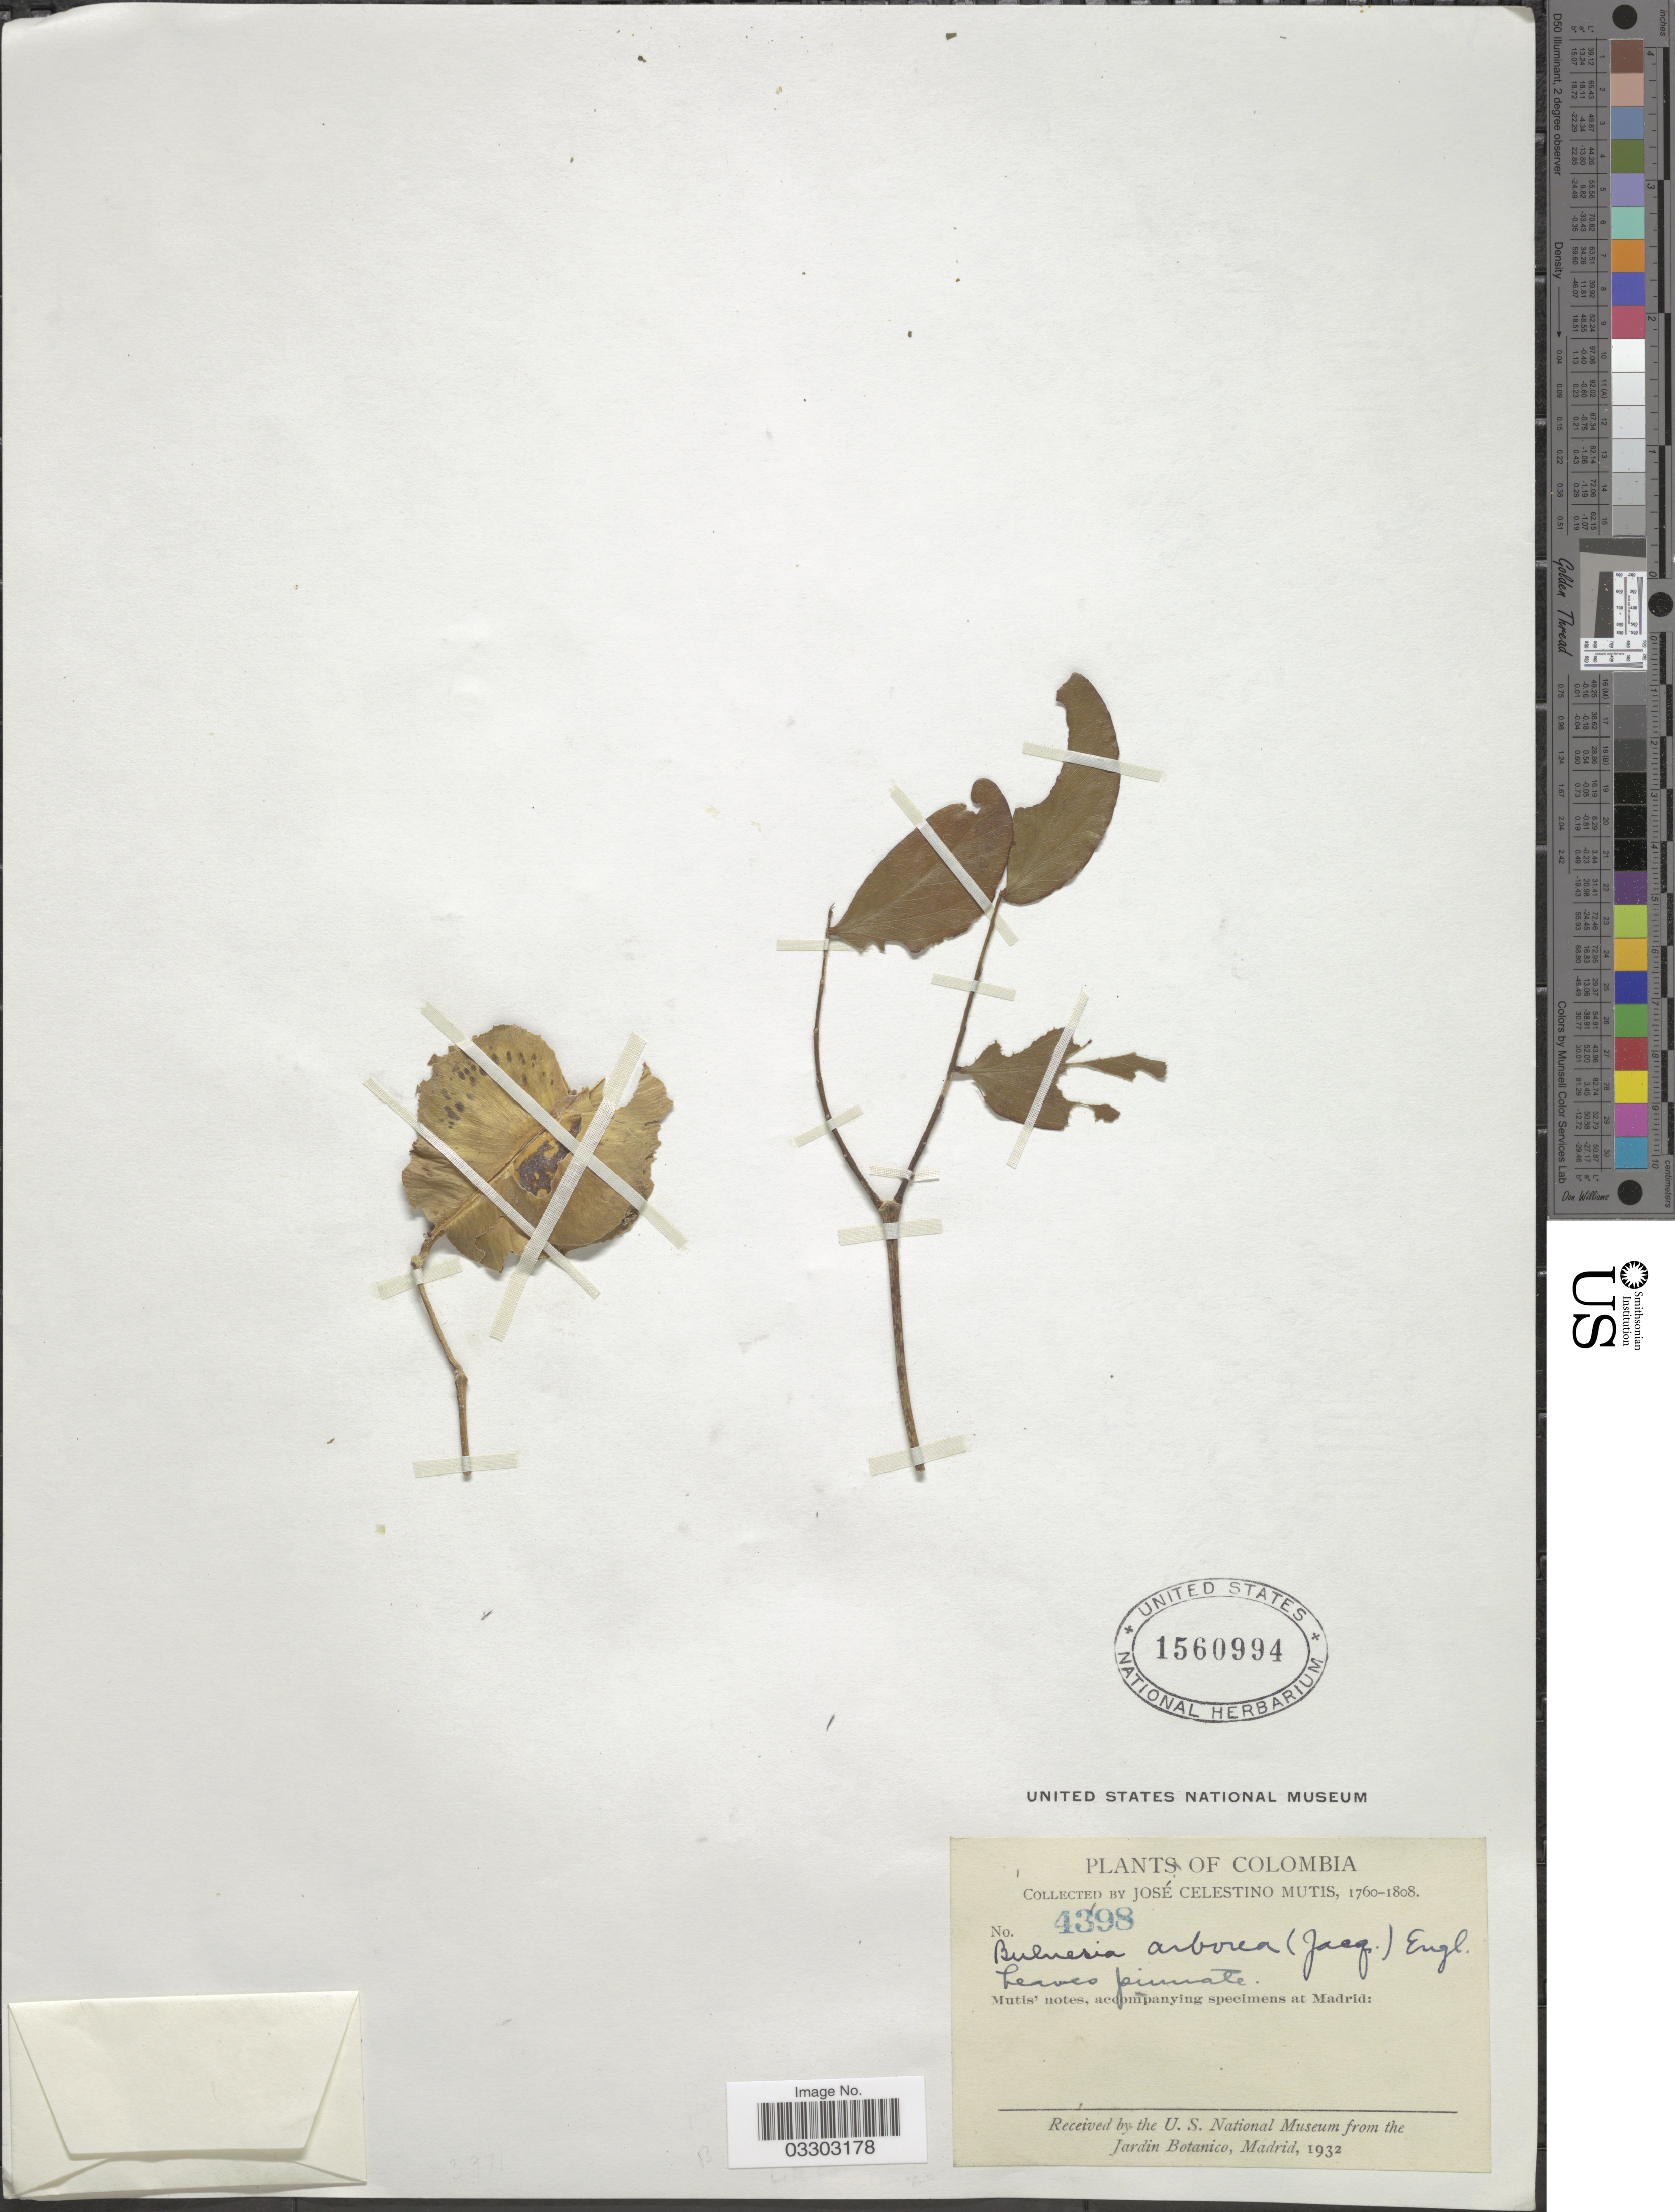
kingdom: Plantae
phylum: Tracheophyta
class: Magnoliopsida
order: Zygophyllales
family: Zygophyllaceae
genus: Gonopterodendron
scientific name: Gonopterodendron arboreum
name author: (Jacq.) Godoy-Bürki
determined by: U.S. National Herbarium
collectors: J. C. B. Mutis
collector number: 4398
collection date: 1760/1808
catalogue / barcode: US 1560994